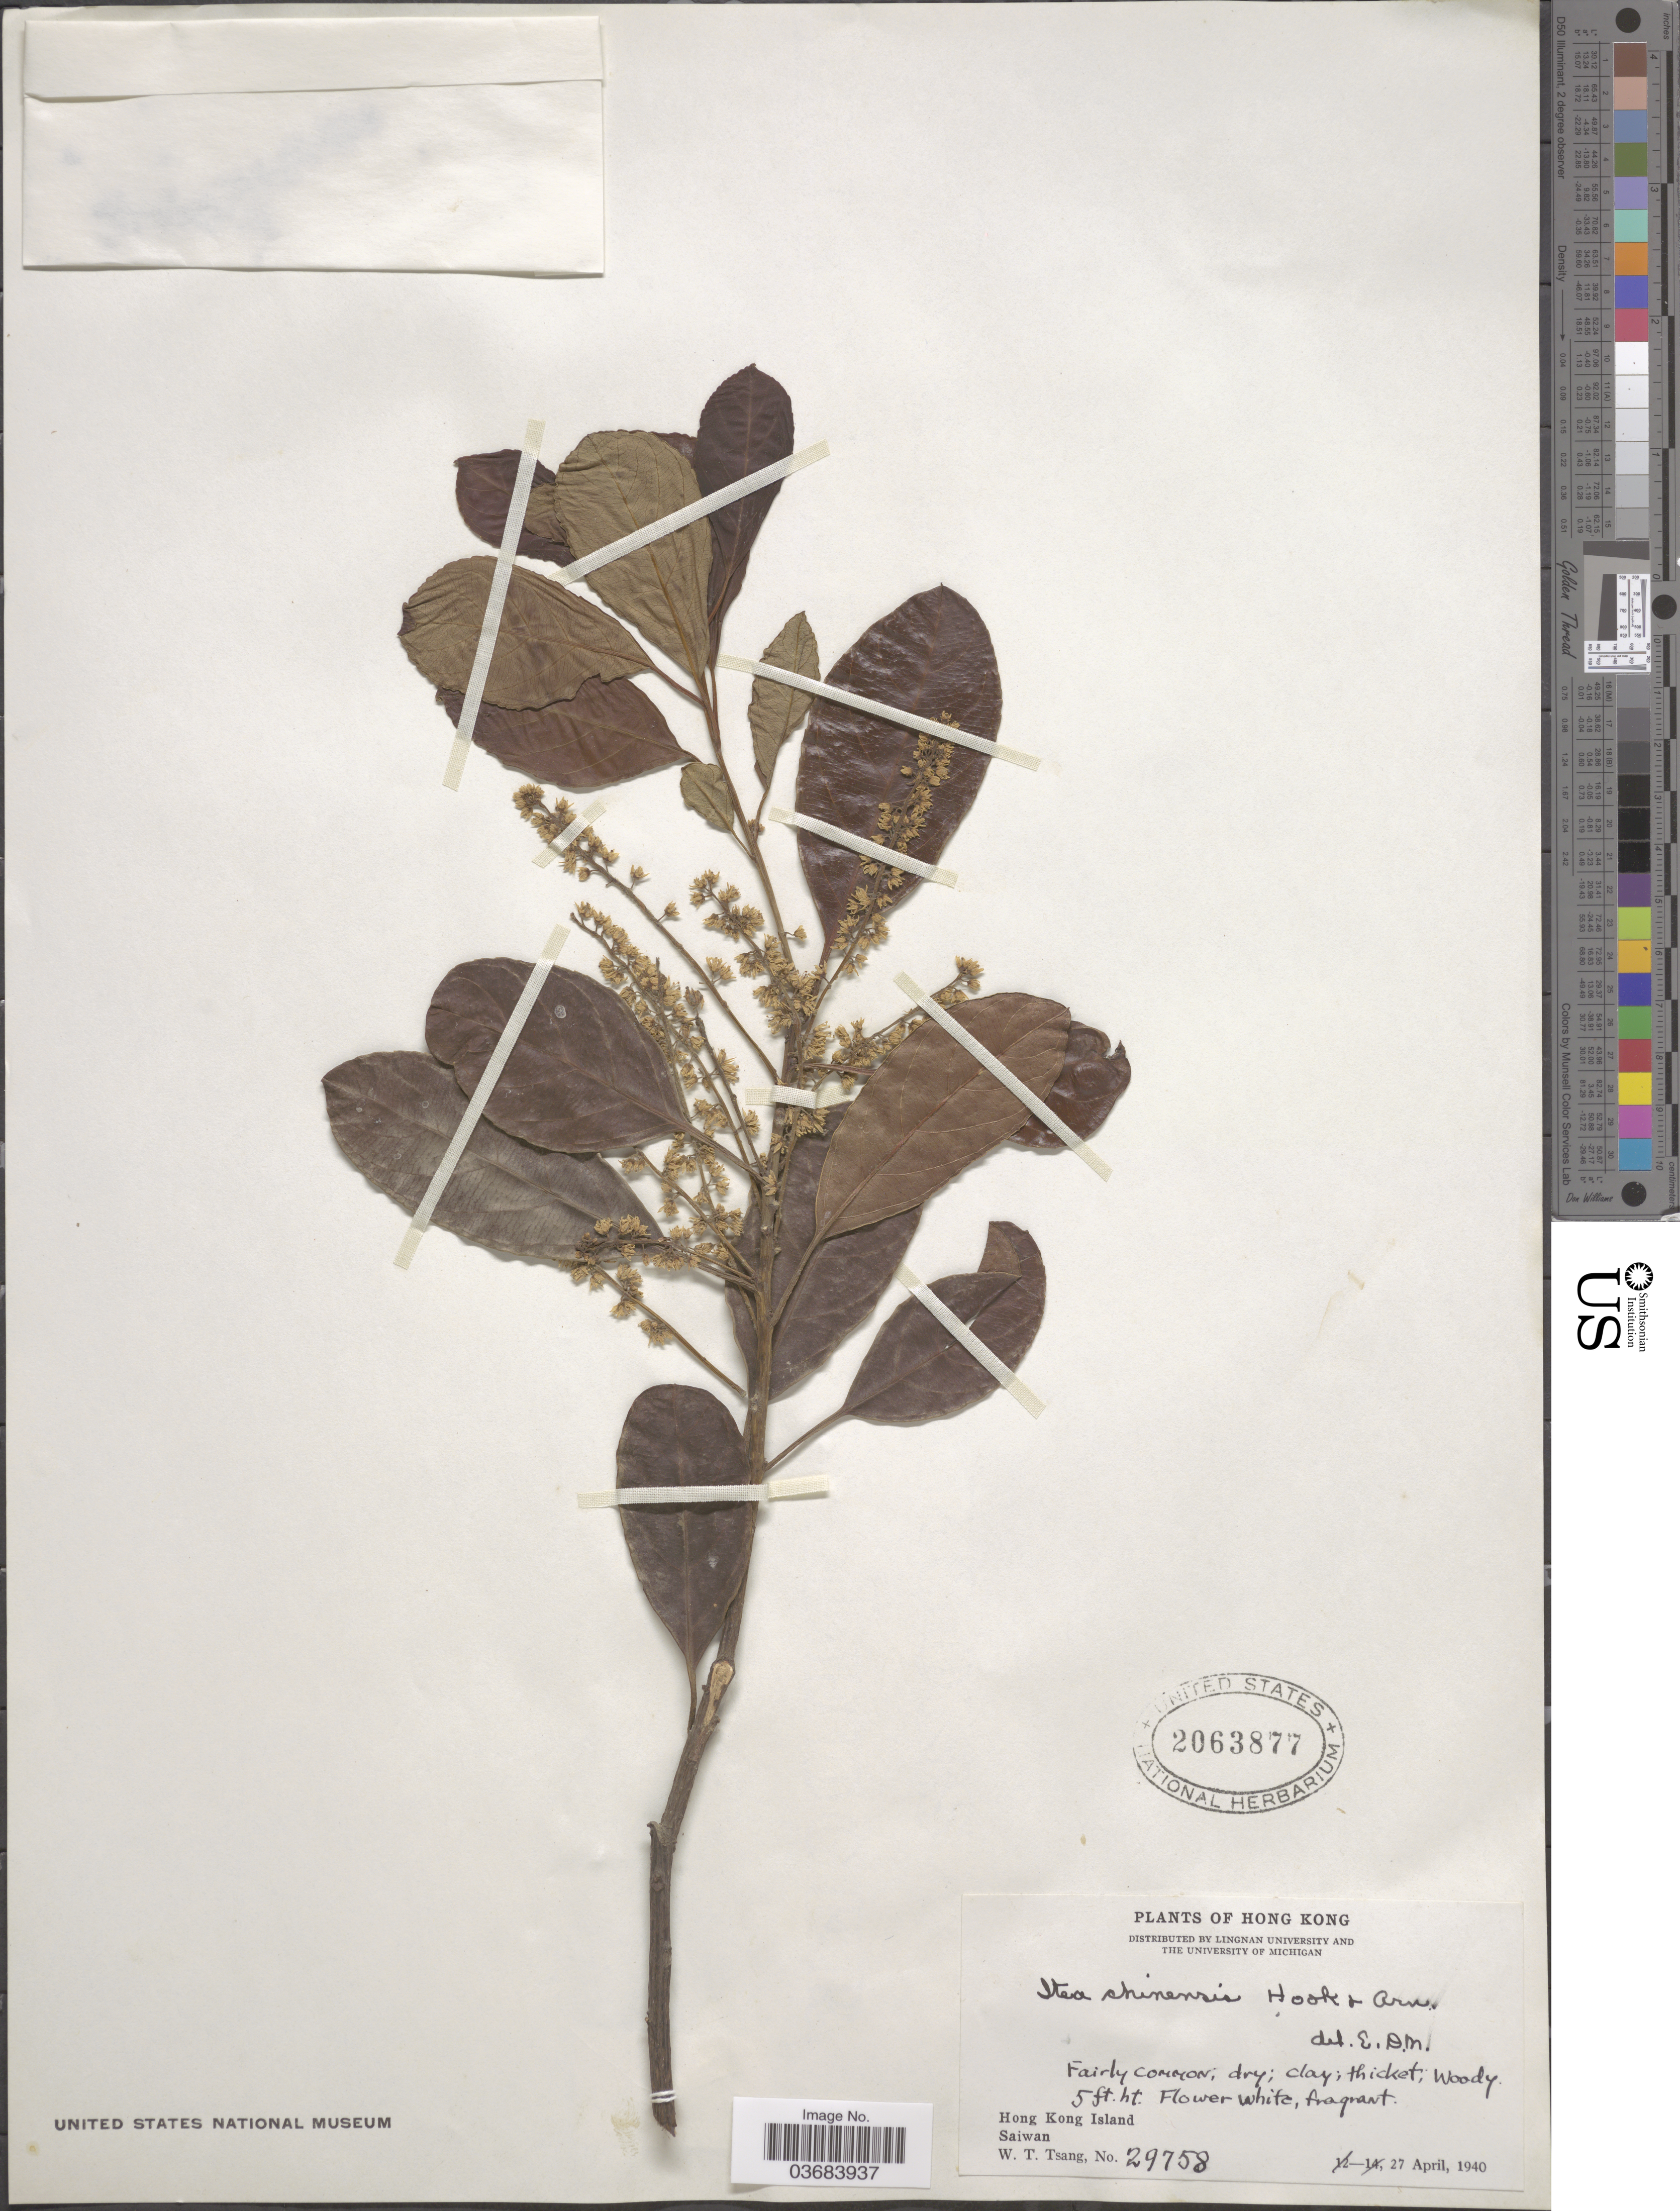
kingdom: Plantae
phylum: Tracheophyta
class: Magnoliopsida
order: Saxifragales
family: Iteaceae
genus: Itea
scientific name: Itea chinensis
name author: W. Hook. & H.J. Arn.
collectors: W. T. Tsang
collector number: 29758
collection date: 1940-04-27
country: China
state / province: Hong Kong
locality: Hong Kong Island. Saiwan.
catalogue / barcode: US 2063877